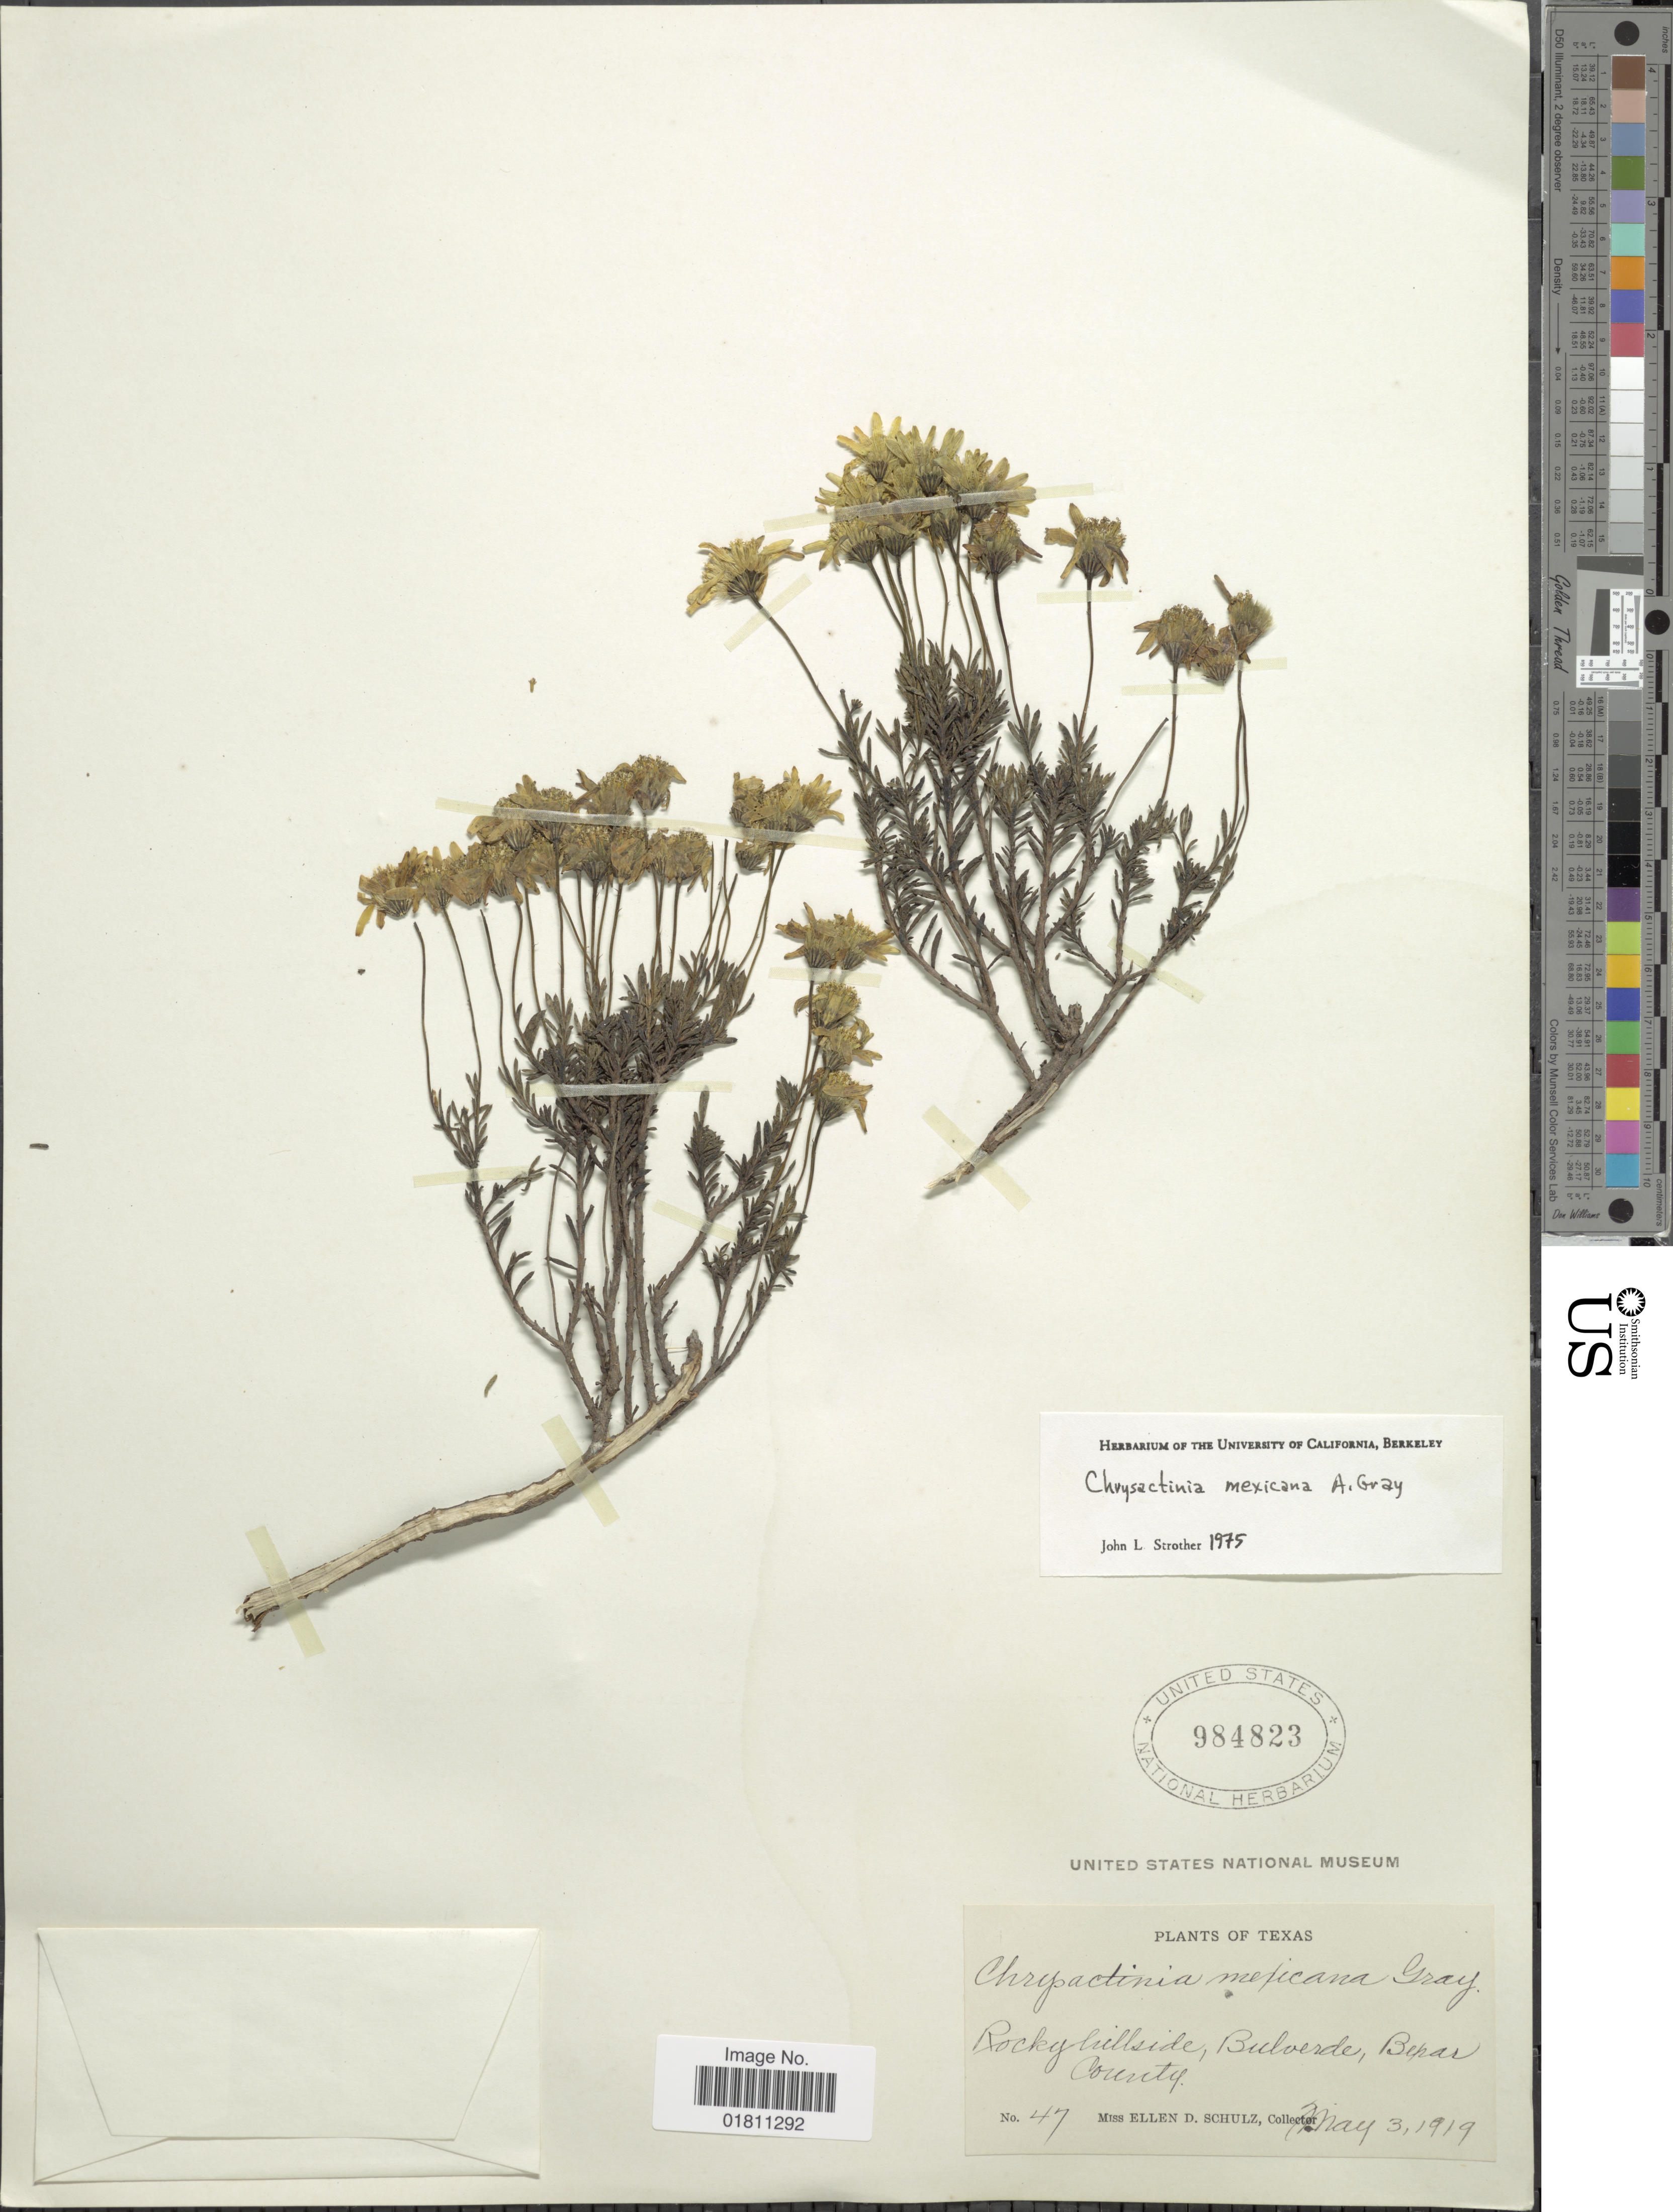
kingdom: Plantae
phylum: Tracheophyta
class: Magnoliopsida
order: Asterales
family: Asteraceae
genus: Chrysactinia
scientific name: Chrysactinia mexicana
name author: A. Gray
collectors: E. D. Schulz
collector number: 47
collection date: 1919-05-03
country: United States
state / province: Texas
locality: Rocky hillside Bulverde, Bexar County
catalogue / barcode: US 984823